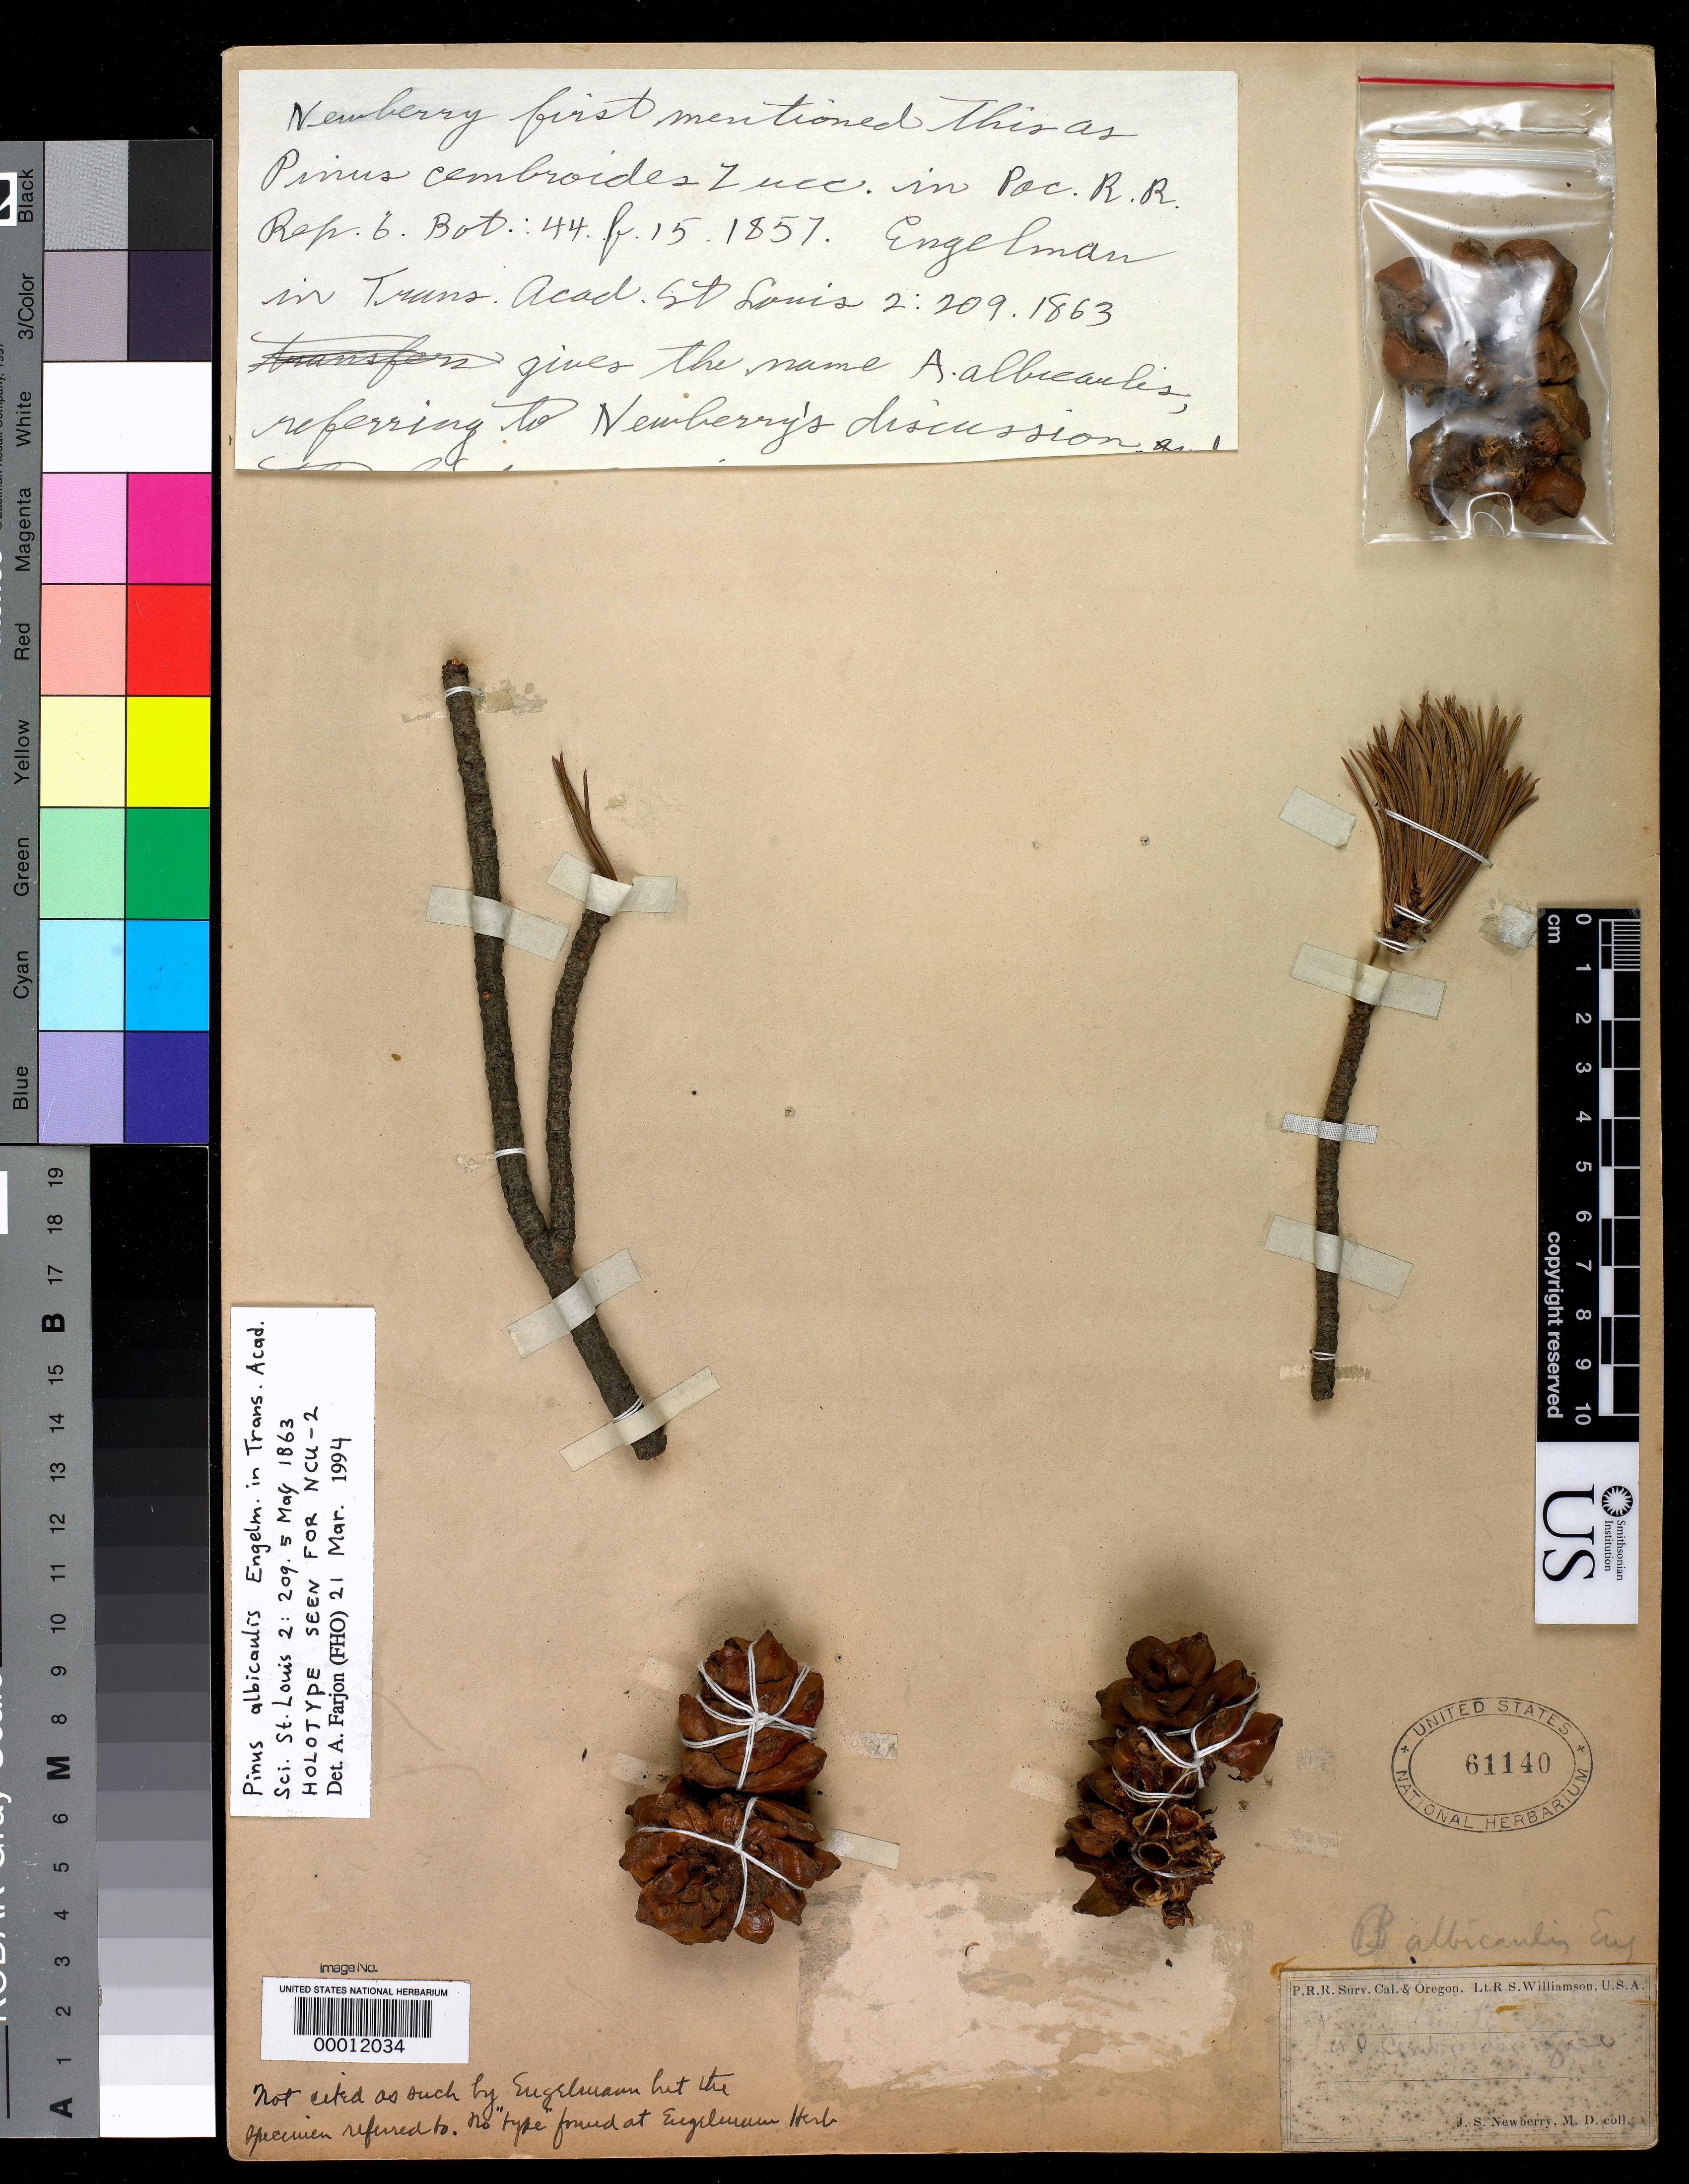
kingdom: Plantae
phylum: Tracheophyta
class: Pinopsida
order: Pinales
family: Pinaceae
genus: Pinus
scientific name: Pinus albicaulis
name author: Engelm.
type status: Isotype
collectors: J. S. Newberry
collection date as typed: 1854 to -- --- 1855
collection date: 1854/1855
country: United States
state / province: Oregon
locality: Cascade Mountains.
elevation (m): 1981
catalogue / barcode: US 61140